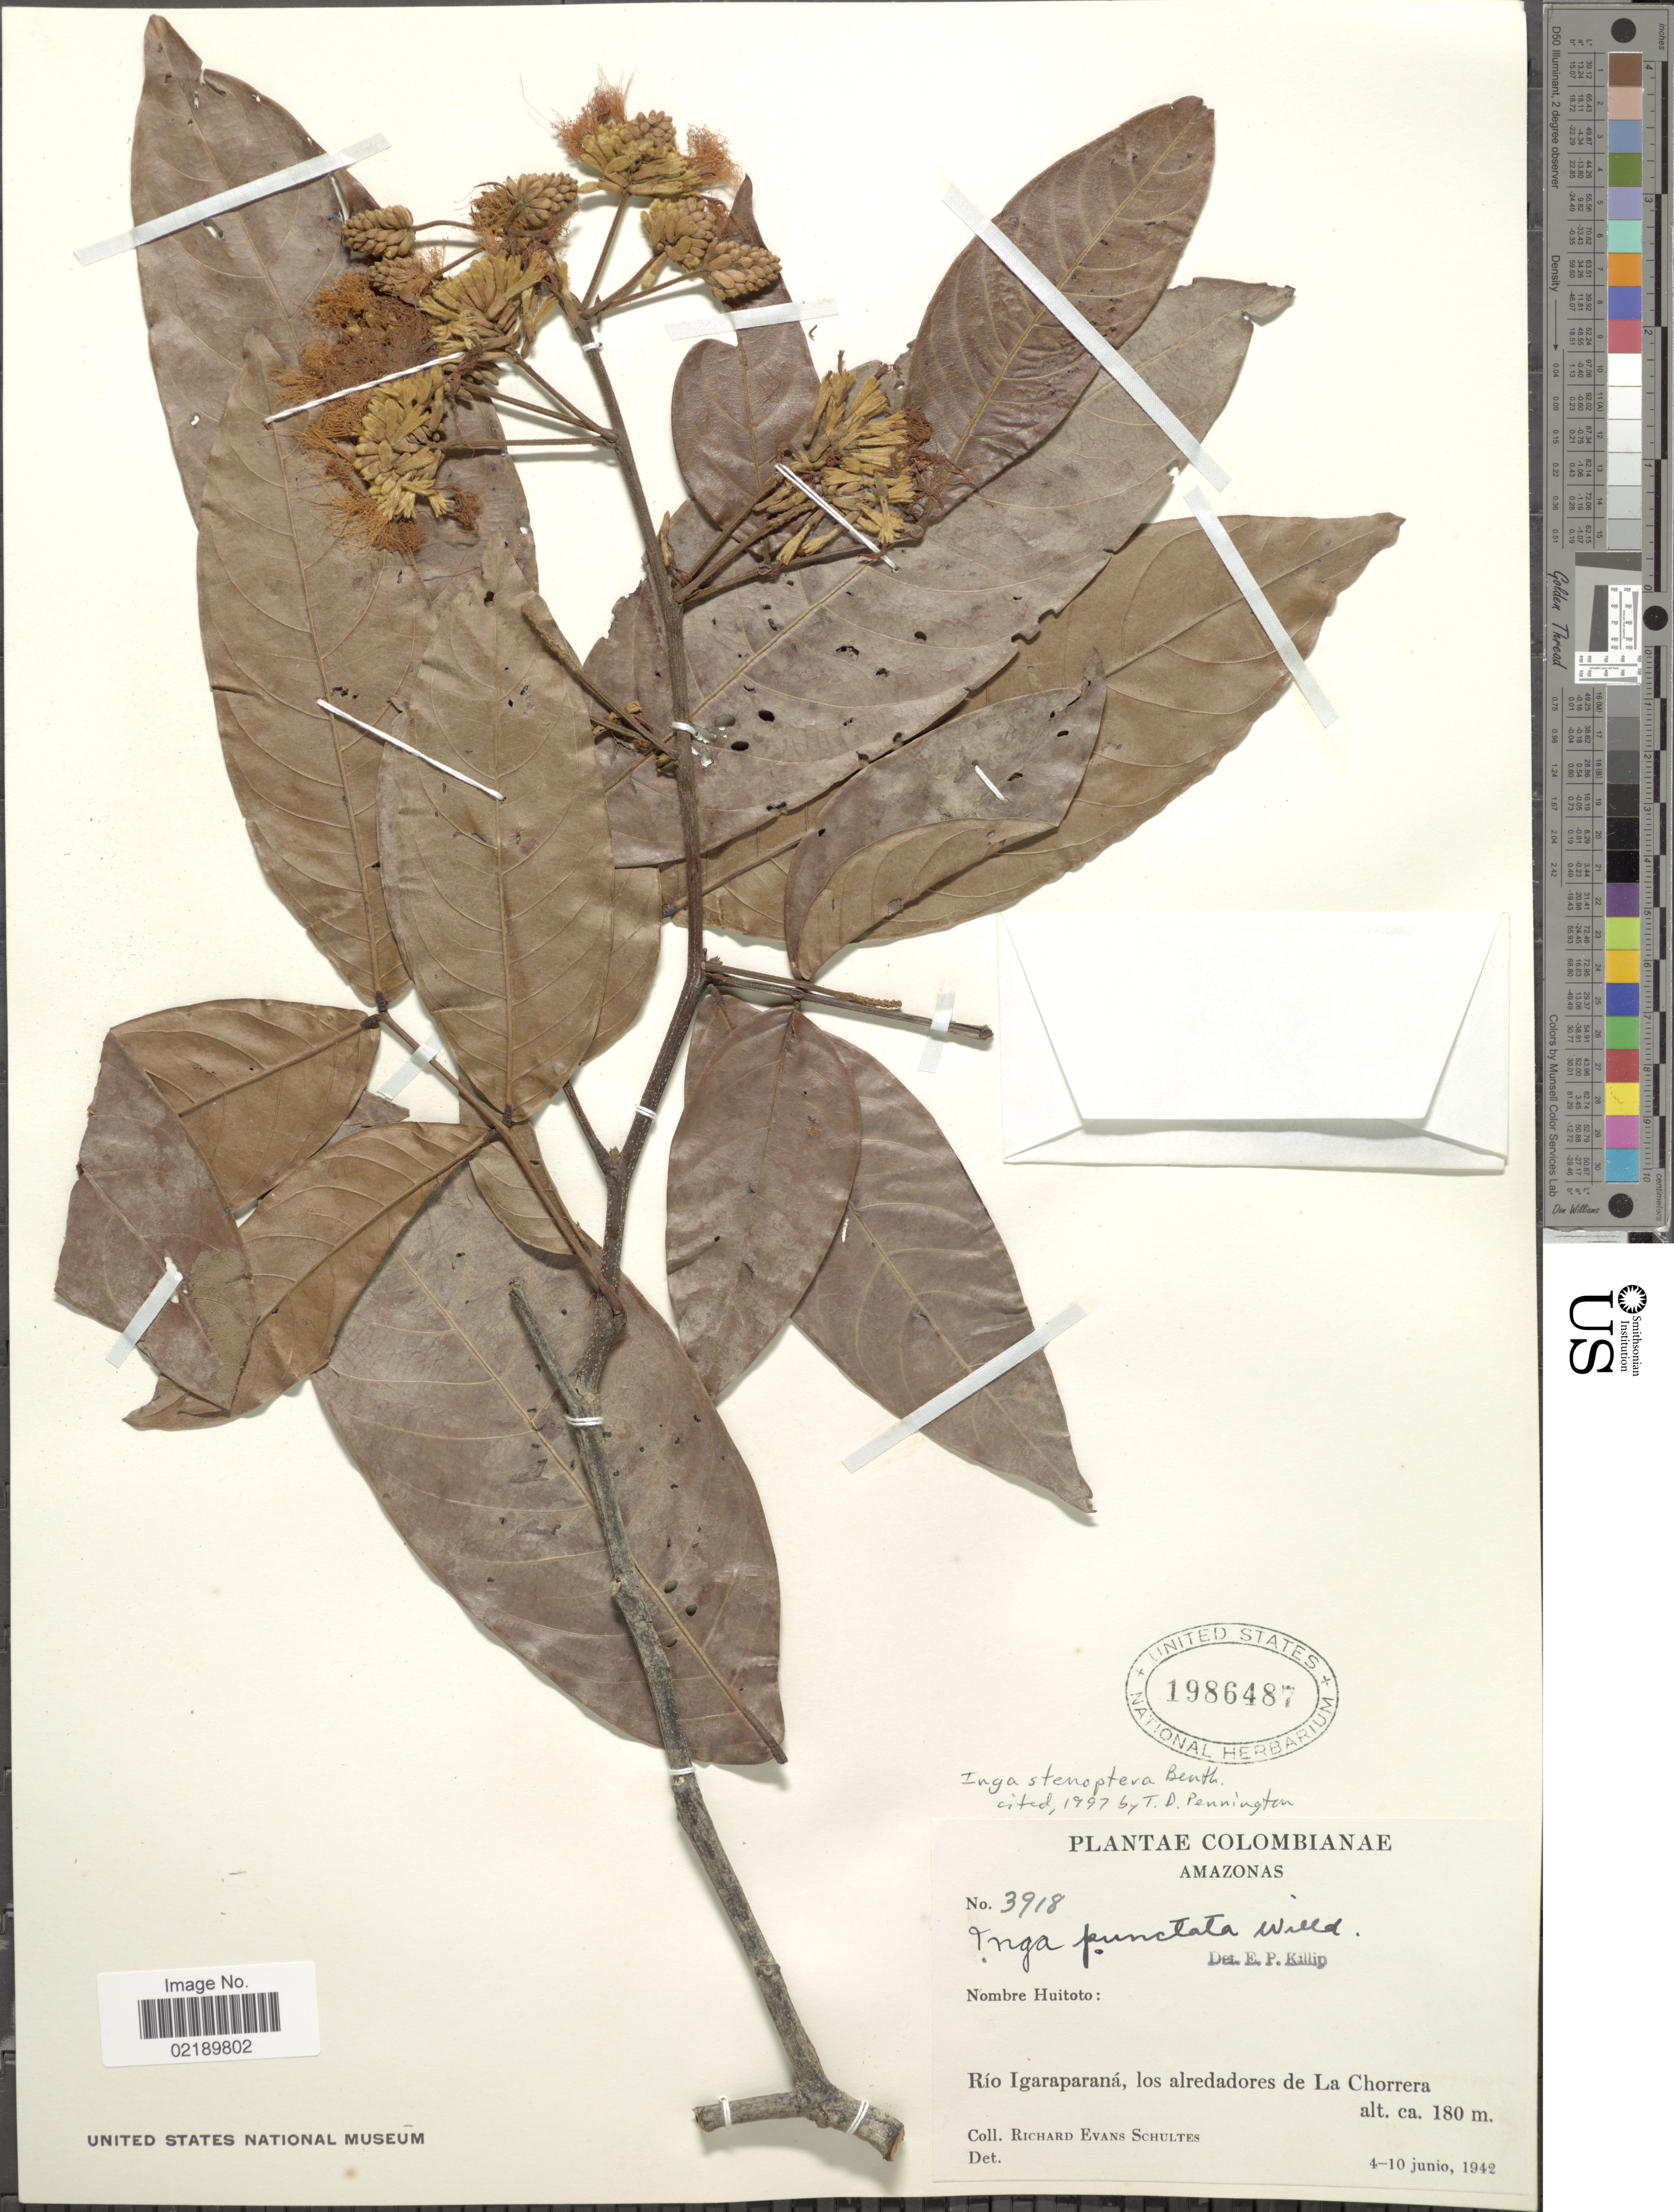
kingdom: Plantae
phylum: Tracheophyta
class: Magnoliopsida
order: Fabales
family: Fabaceae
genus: Inga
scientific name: Inga stenoptera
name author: Benth.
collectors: R. E. Schultes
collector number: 3918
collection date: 1942-06-04/1942-06-10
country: Colombia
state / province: Amazônas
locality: Río Igaraparaná, los alredadores de La Chorrera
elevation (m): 180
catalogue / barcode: US 1986487